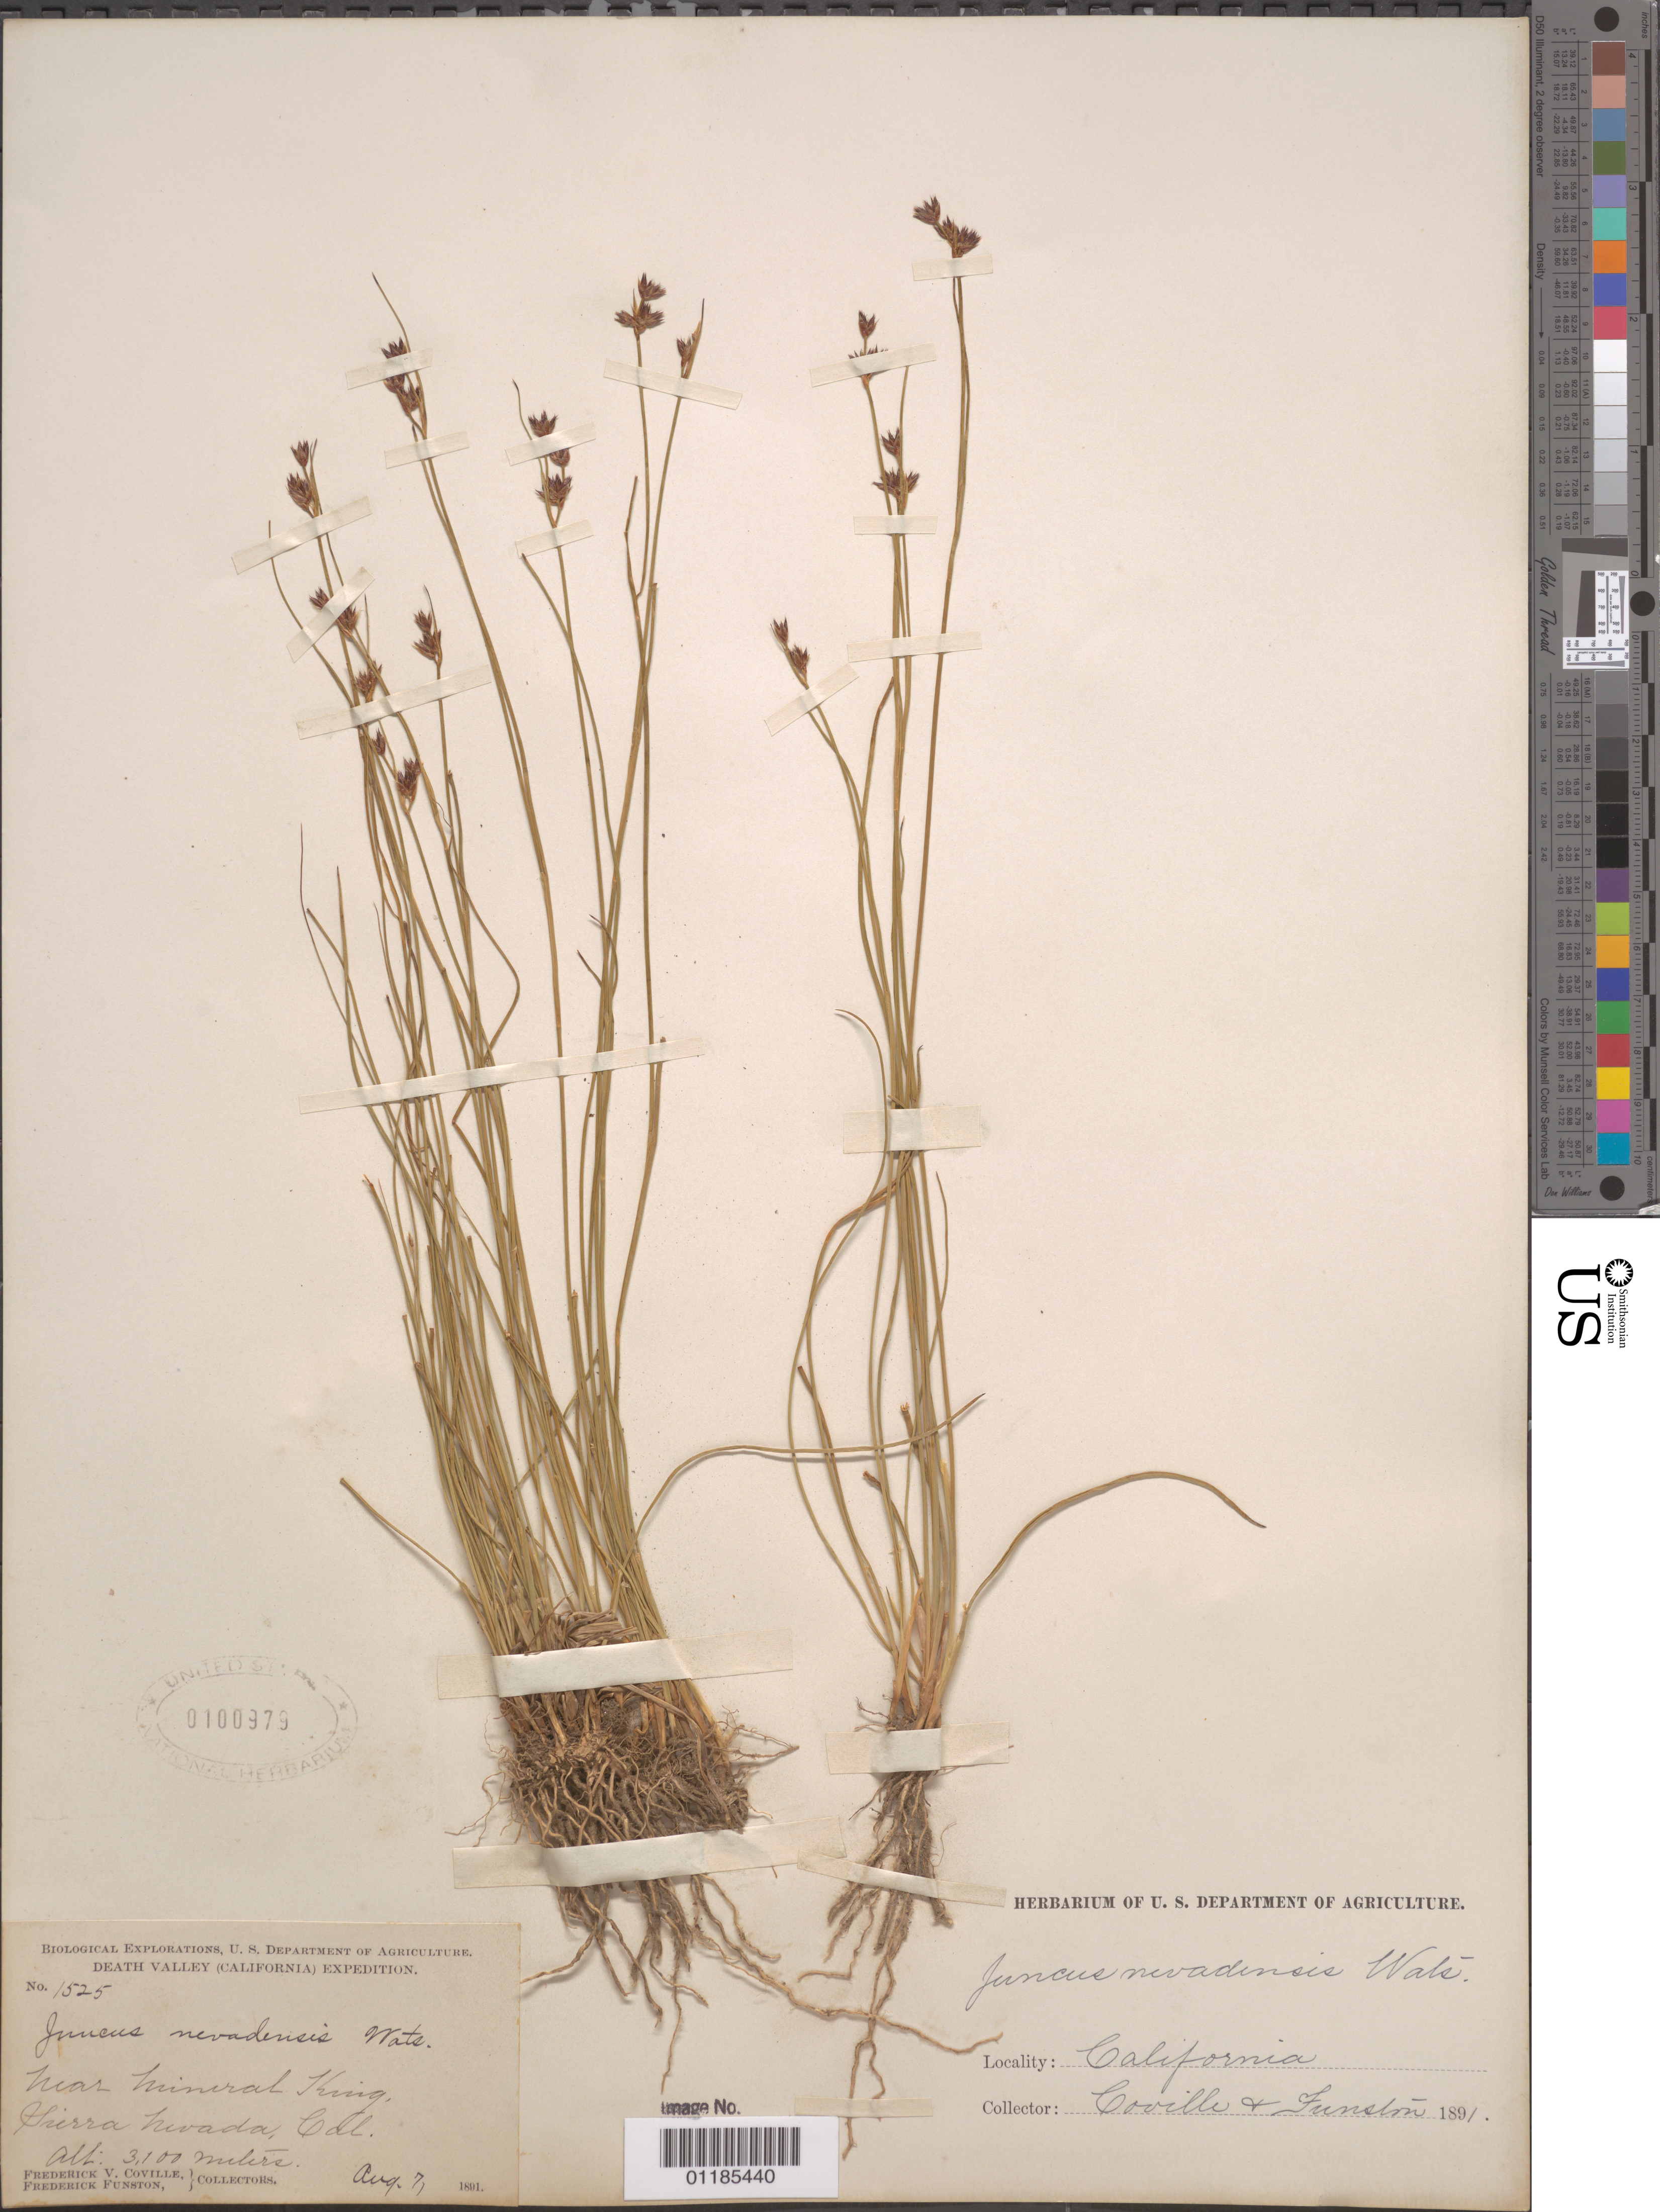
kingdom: Plantae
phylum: Tracheophyta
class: Liliopsida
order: Poales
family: Juncaceae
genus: Juncus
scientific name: Juncus nevadensis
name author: S. Watson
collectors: F. V. Coville & F. Funston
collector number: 1525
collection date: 1891-08-07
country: United States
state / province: California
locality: Near Mineral King, Sierra Nevada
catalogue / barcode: US 100979